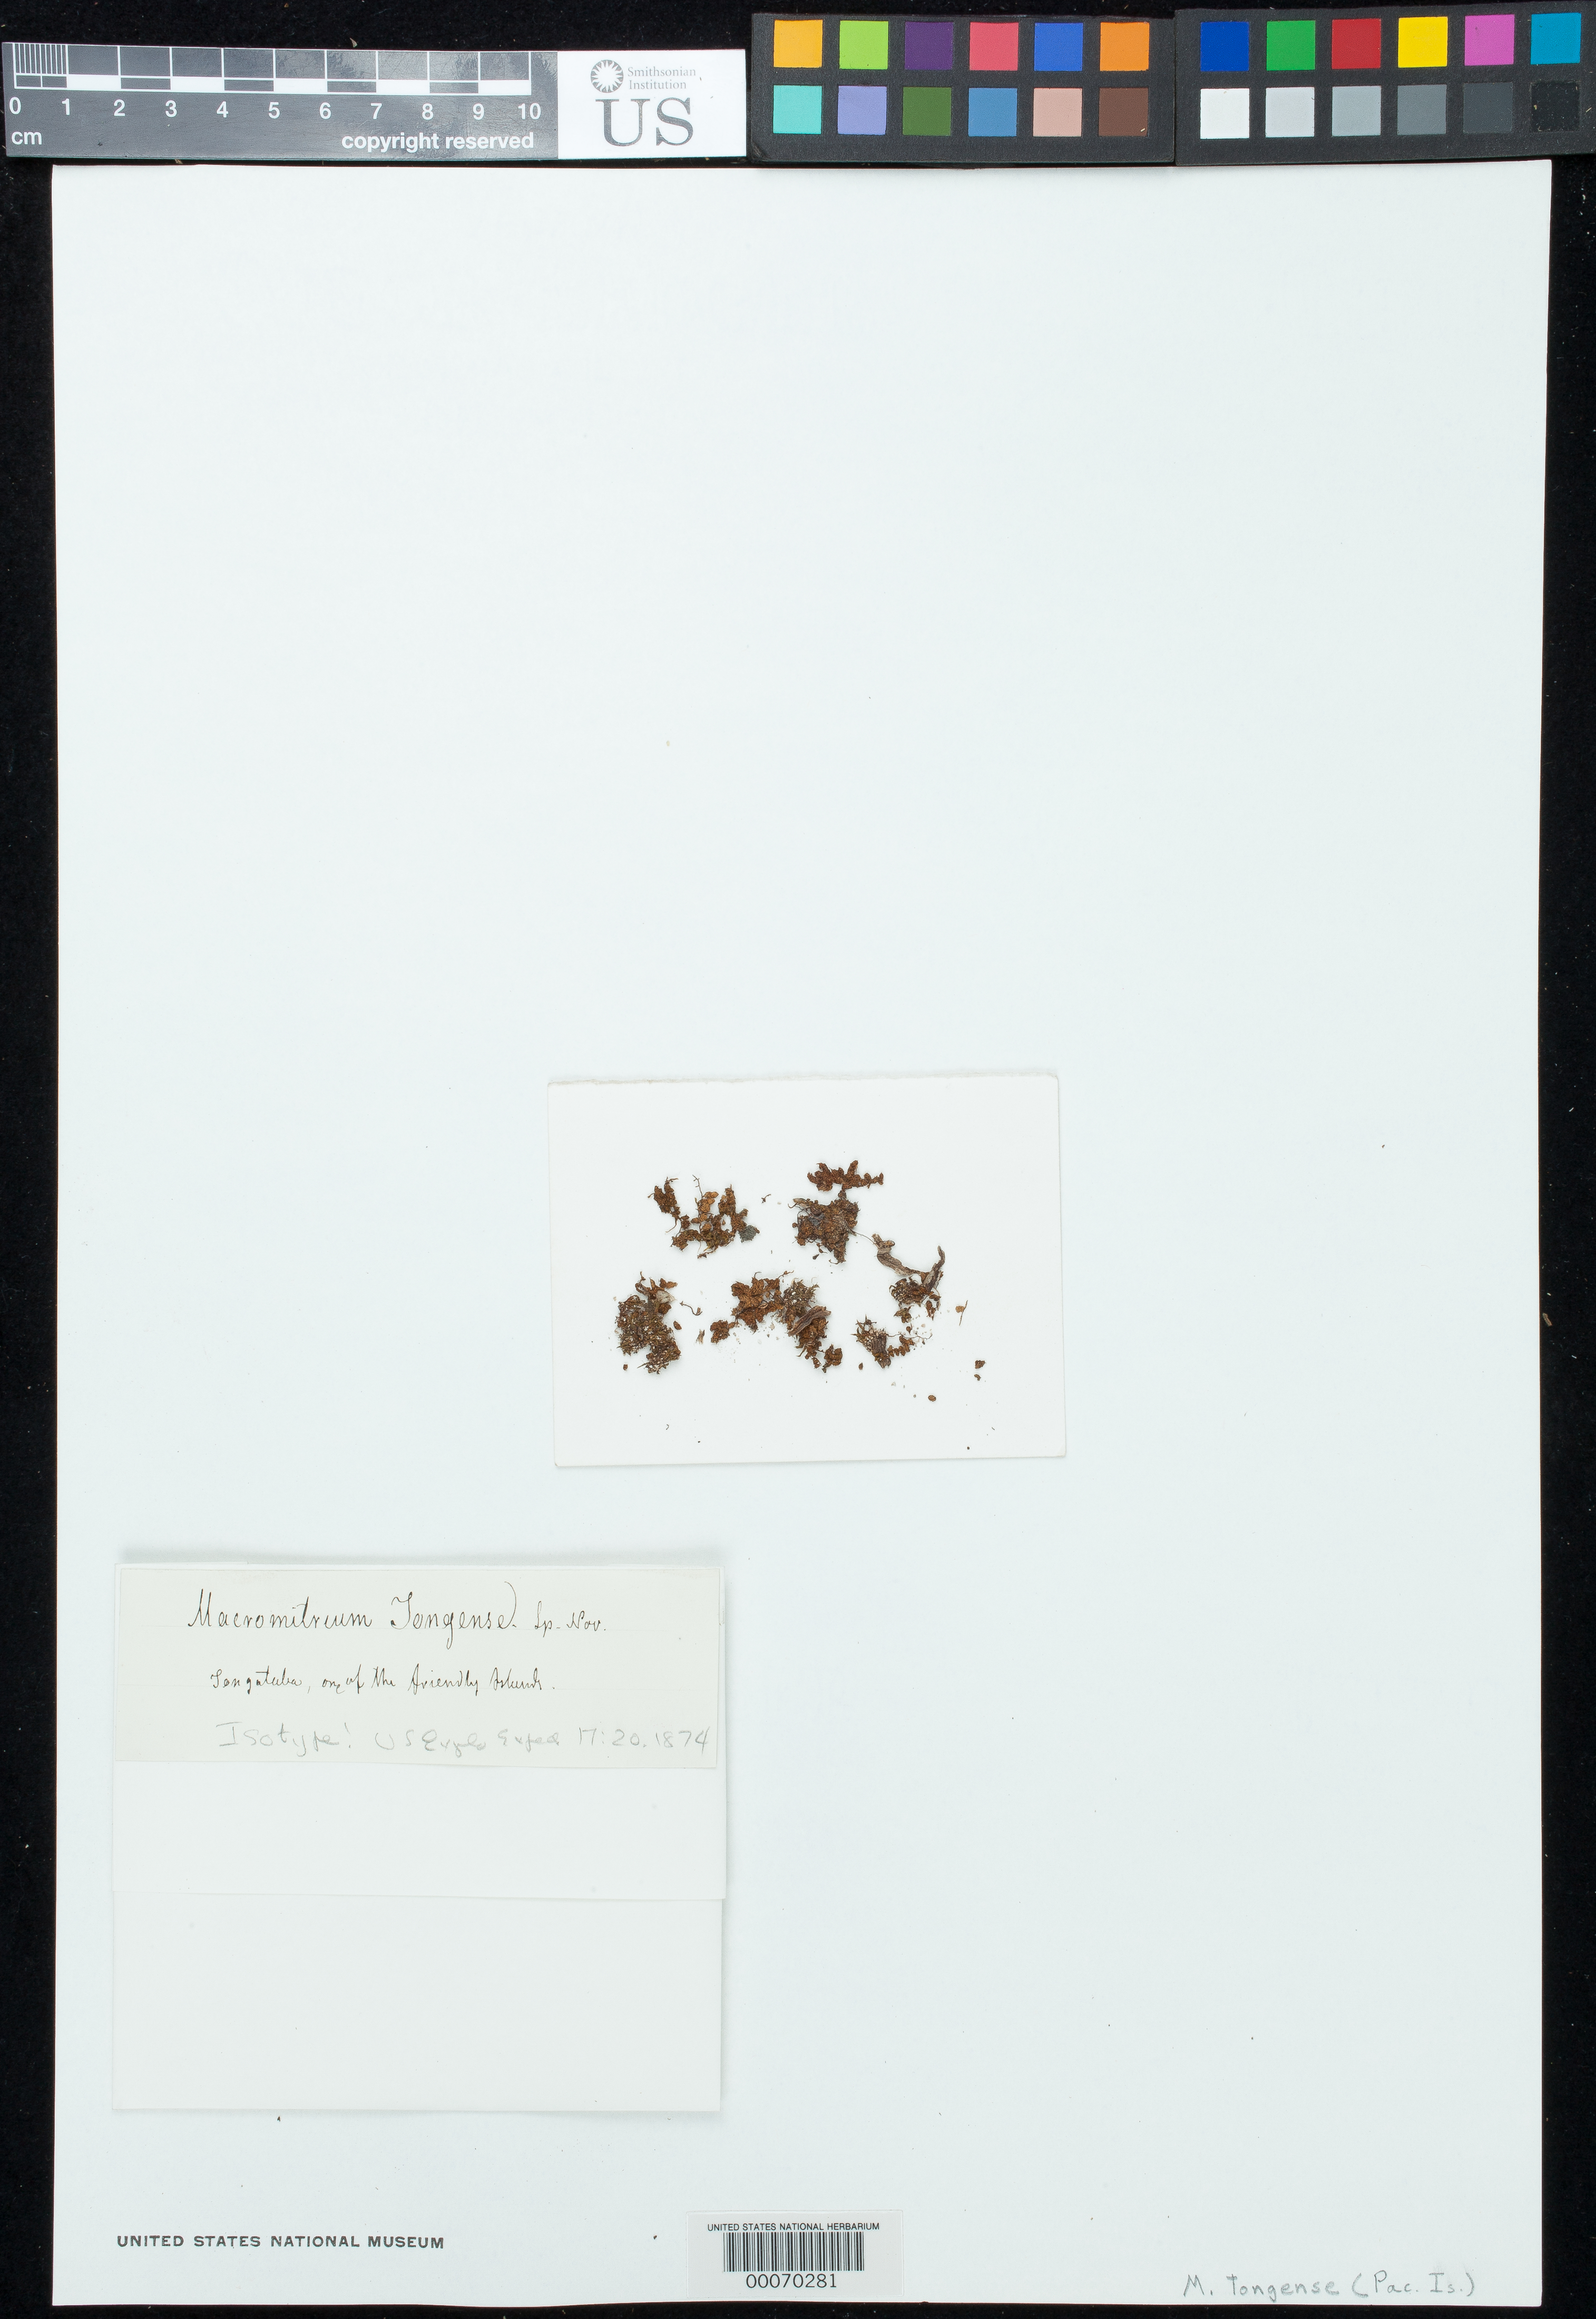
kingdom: Plantae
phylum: Bryophyta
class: Bryopsida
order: Orthotrichales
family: Orthotrichaceae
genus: Macromitrium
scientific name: Macromitrium tongense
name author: Sull.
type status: Isotype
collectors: Wilkes Explor. Exped.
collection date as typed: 1838 to -- --- 1842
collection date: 1838/1842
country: Tonga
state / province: Tongatabu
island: Tongatapu